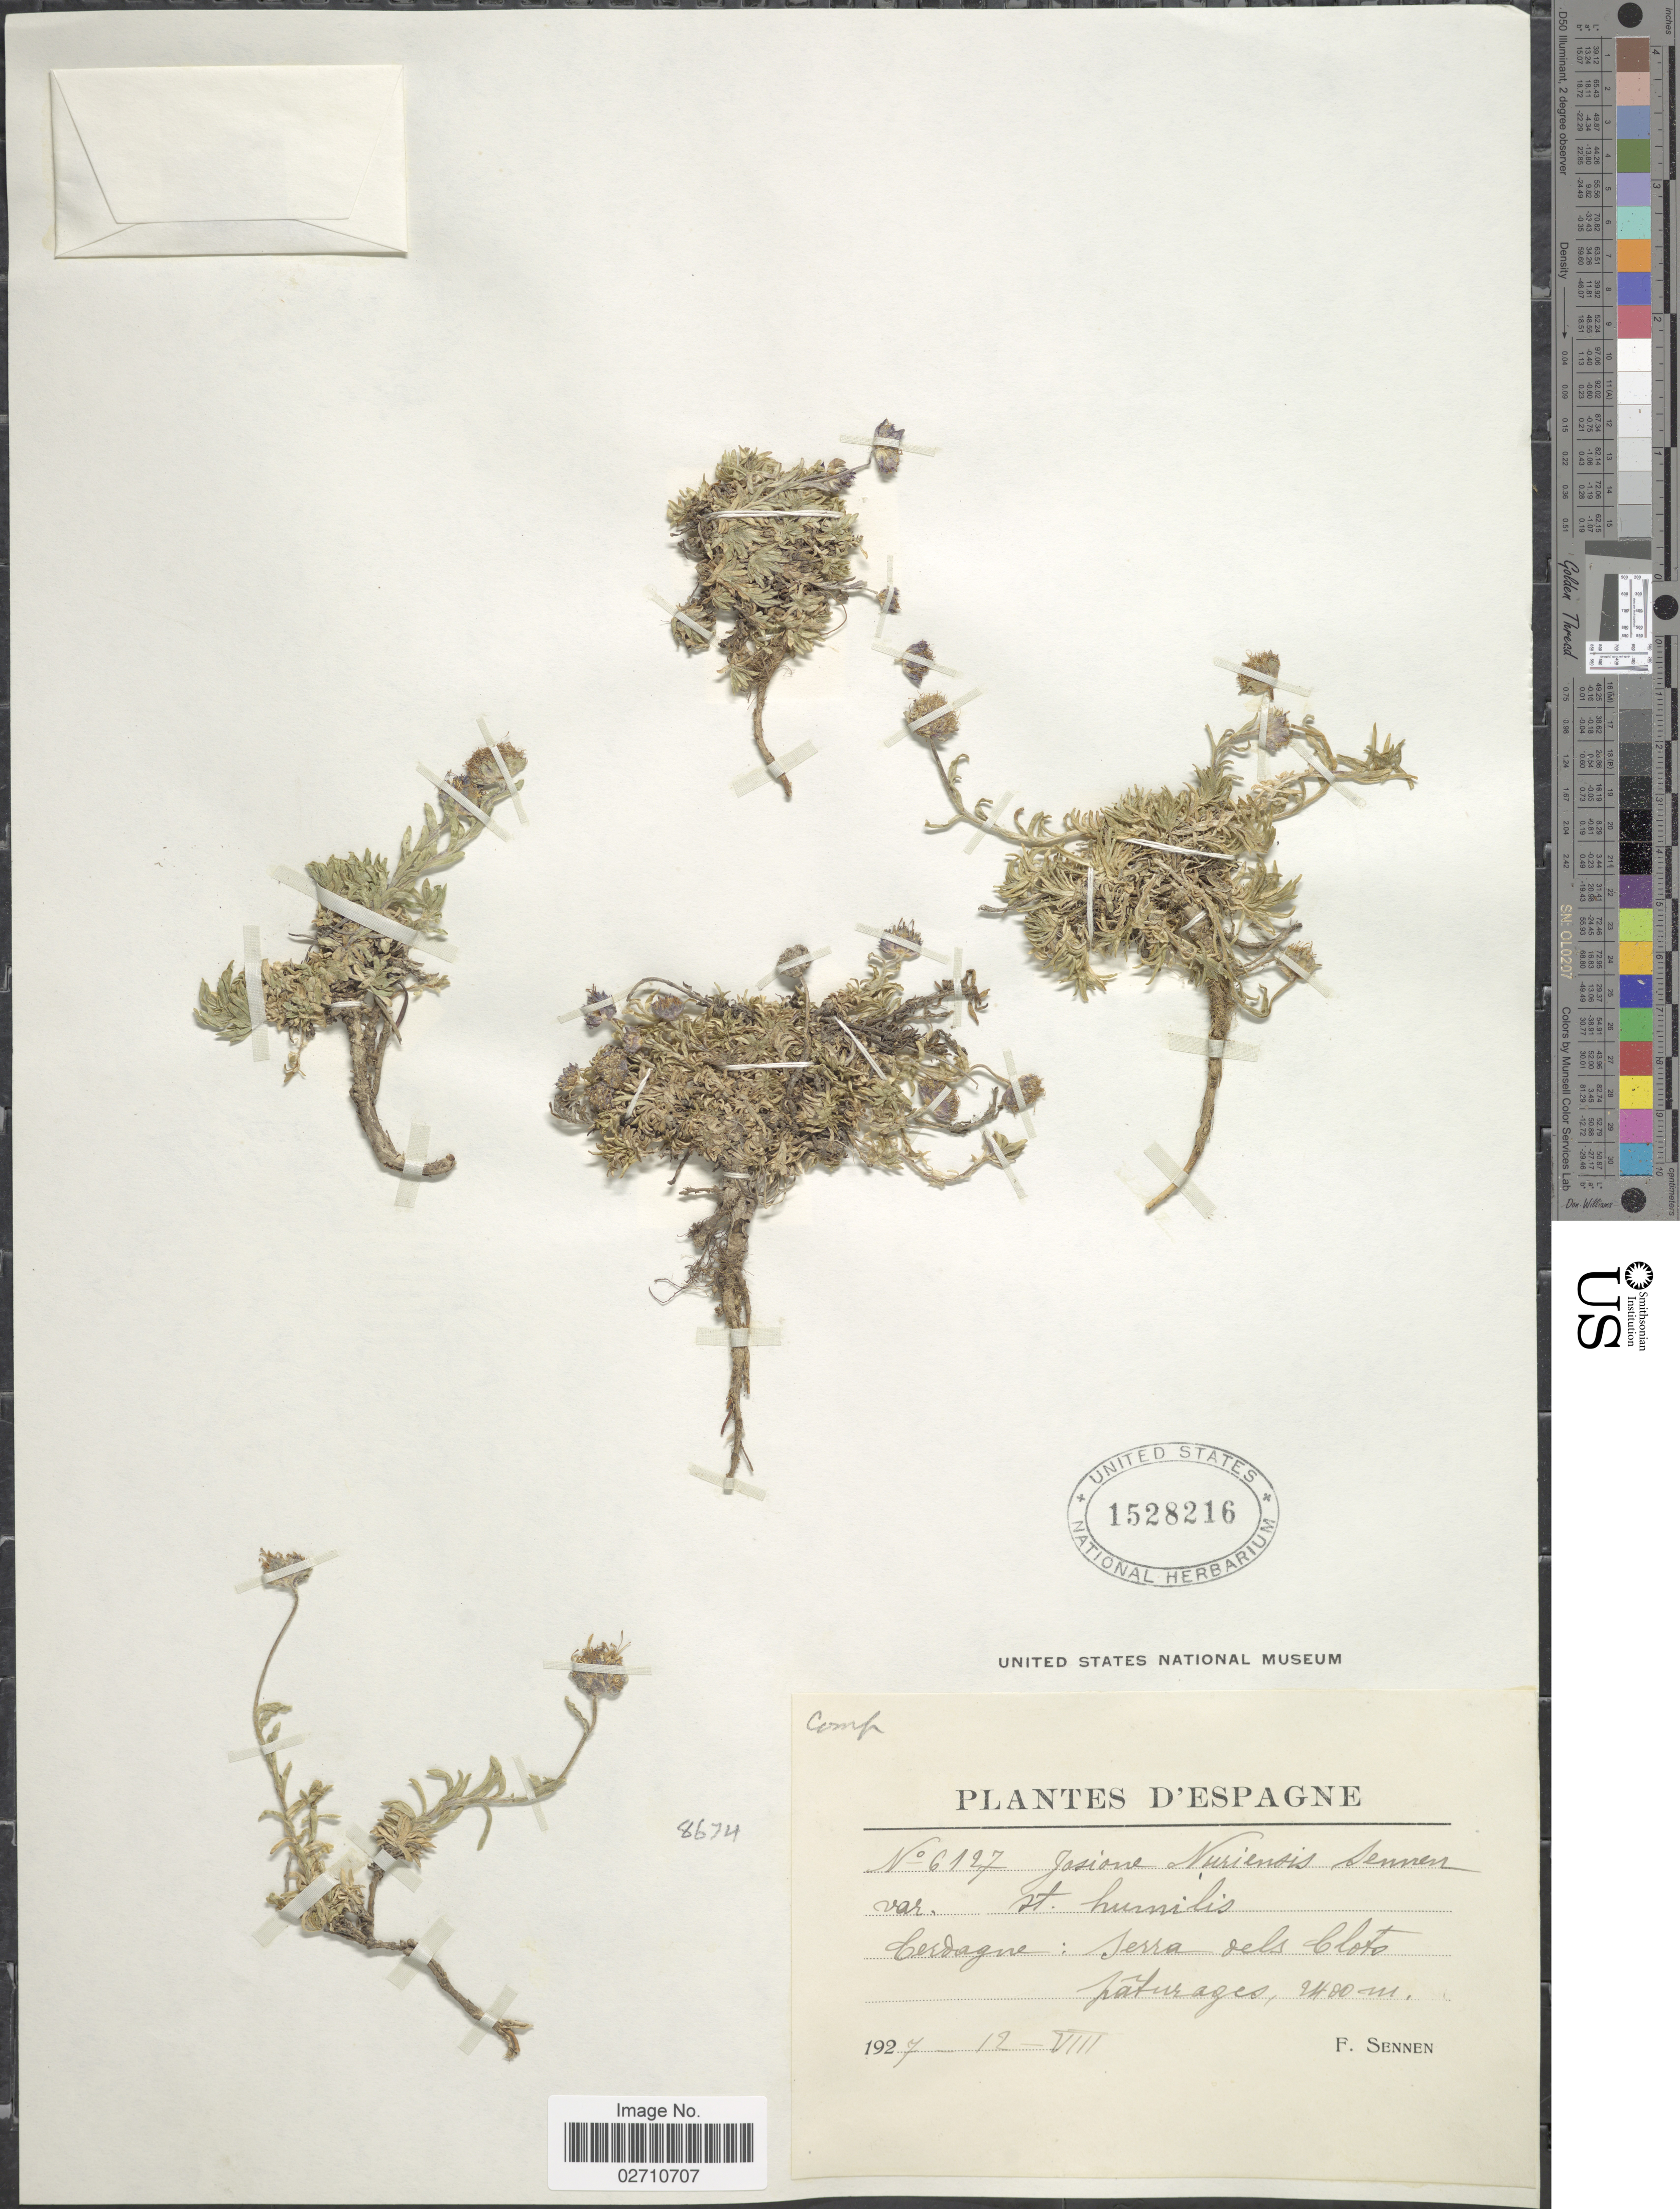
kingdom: Plantae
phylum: Tracheophyta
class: Magnoliopsida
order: Asterales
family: Campanulaceae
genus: Jasione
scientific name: Jasione nuriensis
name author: Sennen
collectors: E. Sennen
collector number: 6127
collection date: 1927-08-12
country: Spain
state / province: Islas Baleares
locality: D'Espagne, Cerdagne: Serra dels Clots, paturages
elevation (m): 2400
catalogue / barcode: US 1528216